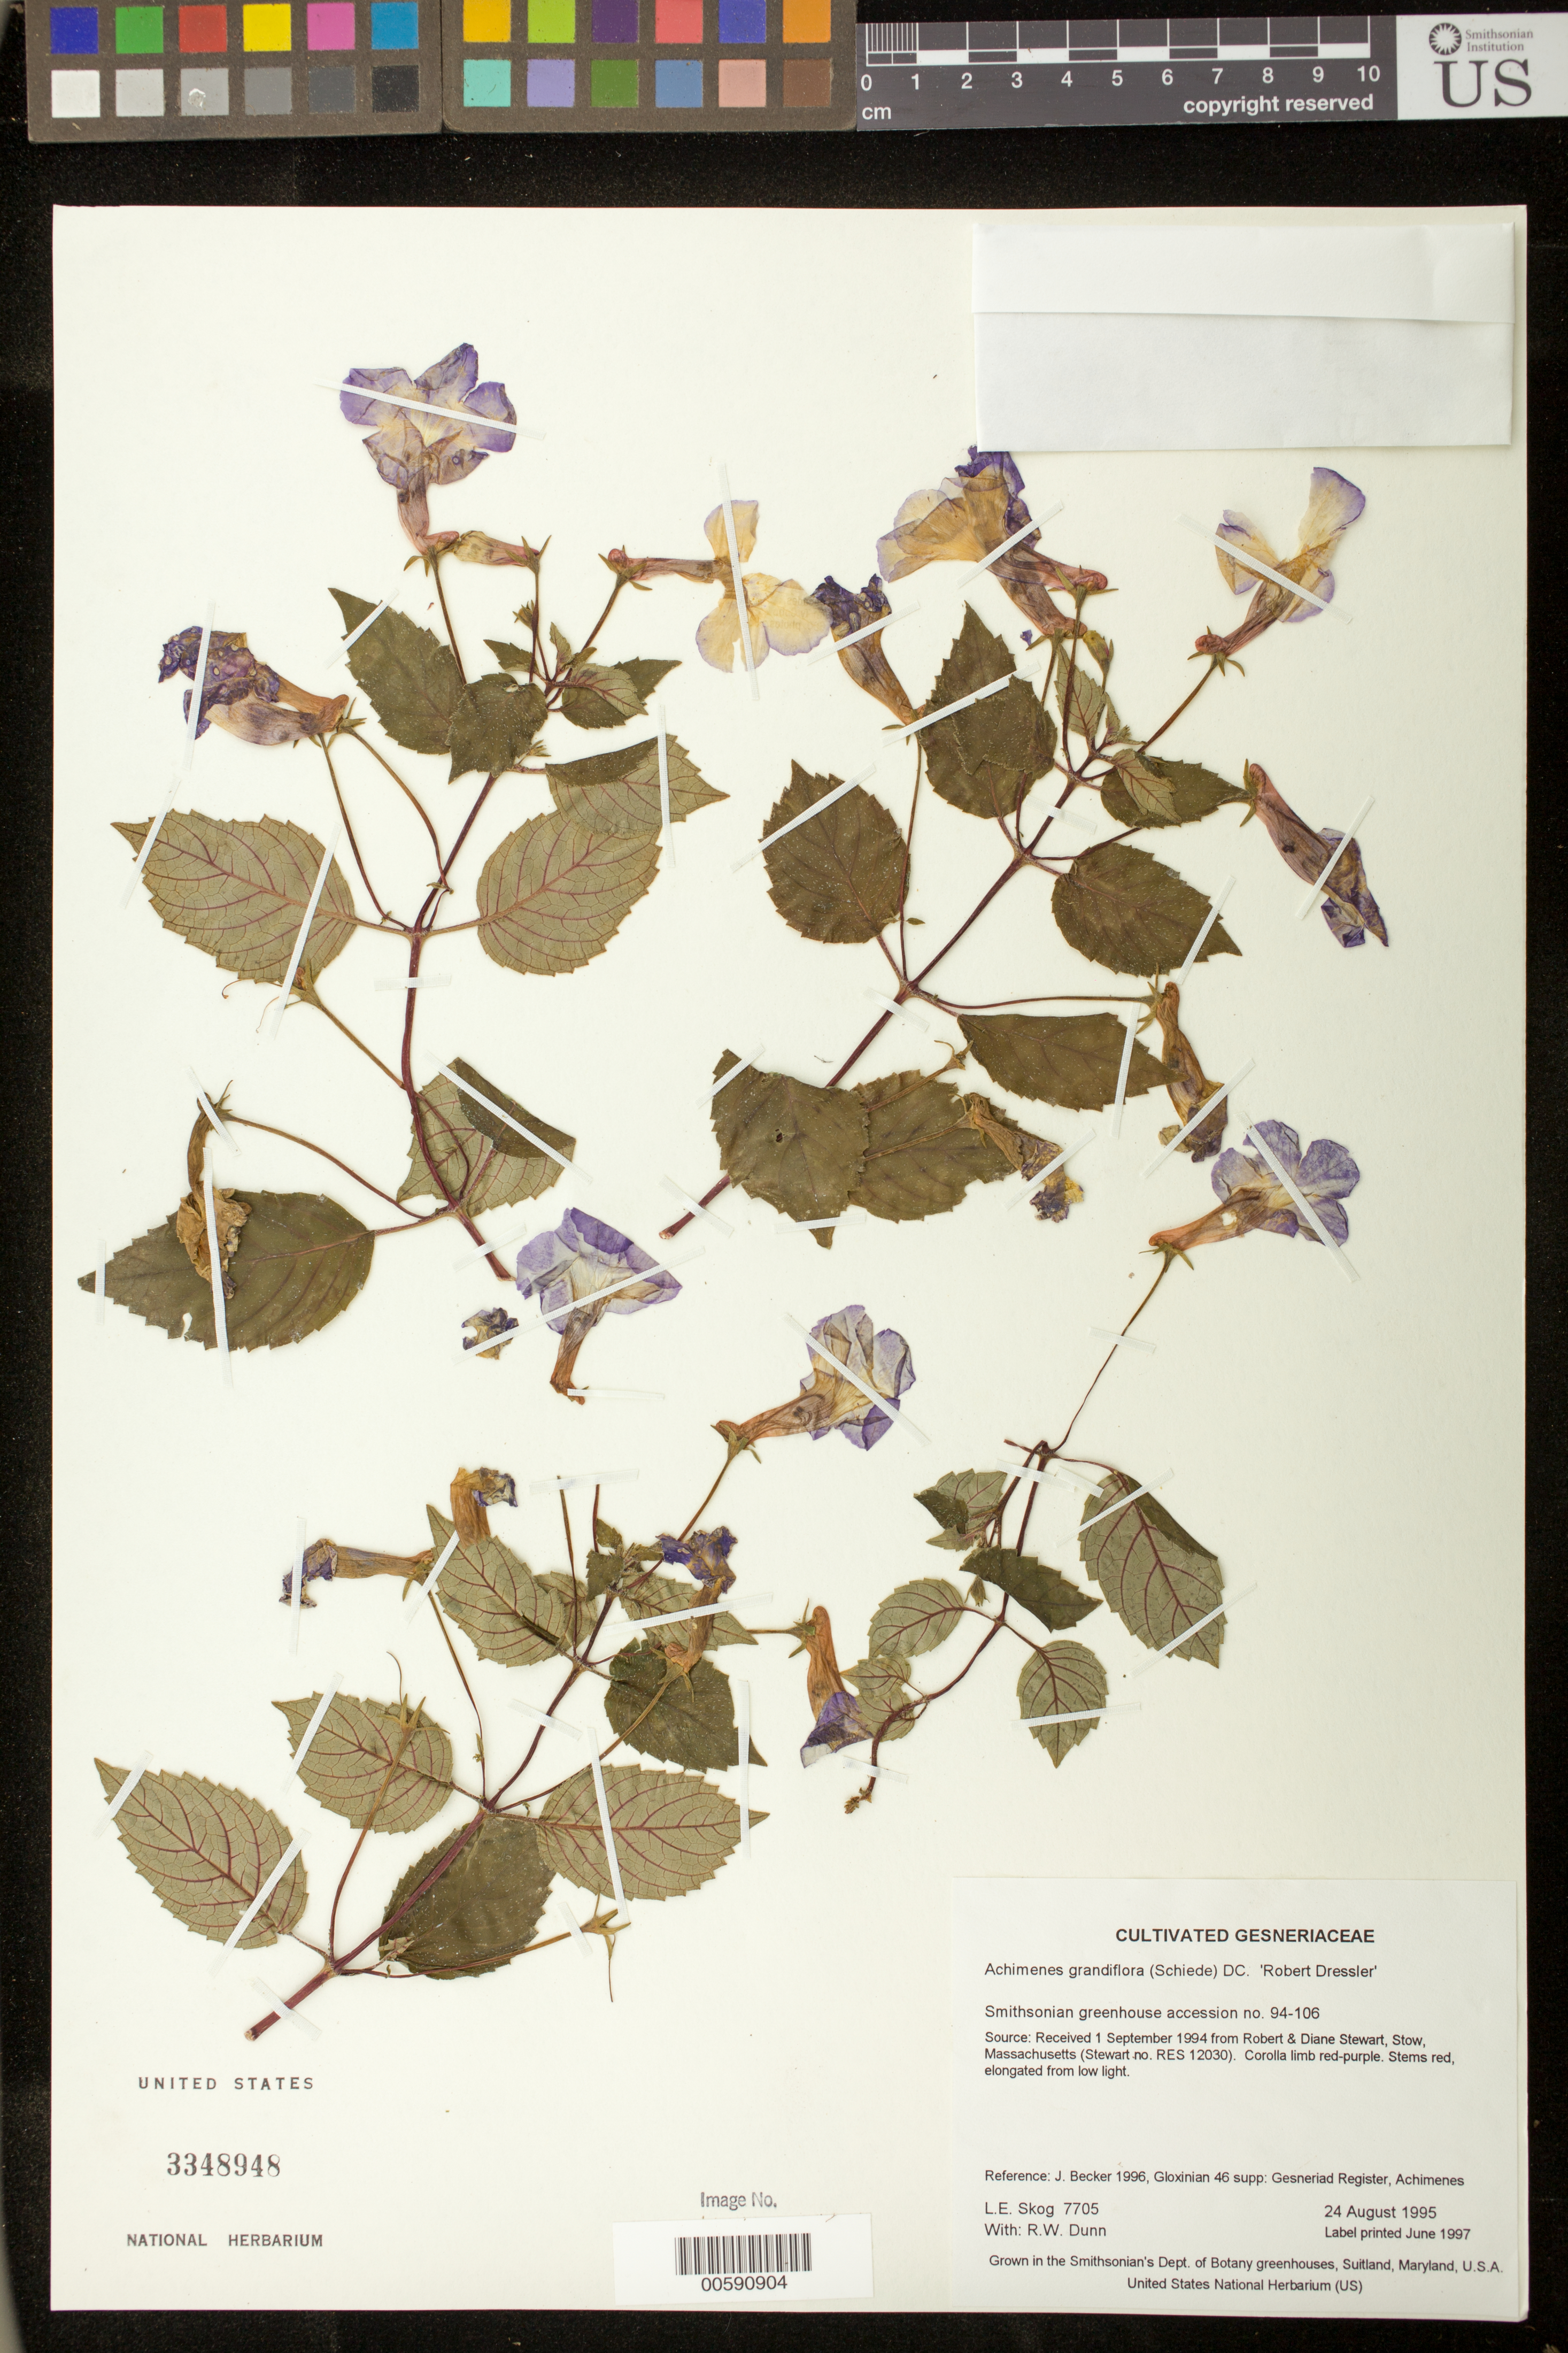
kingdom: Plantae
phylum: Tracheophyta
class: Magnoliopsida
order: Lamiales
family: Gesneriaceae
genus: Achimenes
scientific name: Achimenes grandiflora 'Robert Dressler'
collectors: L. E. Skog & R. Dunn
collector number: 7705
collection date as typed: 24 Aug 1995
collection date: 1995-08-24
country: United States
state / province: Maryland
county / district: Prince George's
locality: Grown in the Smithsonian's Dept. of Botany greenhouses, Suitland, Maryland, U.S.A.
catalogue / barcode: US 3348948